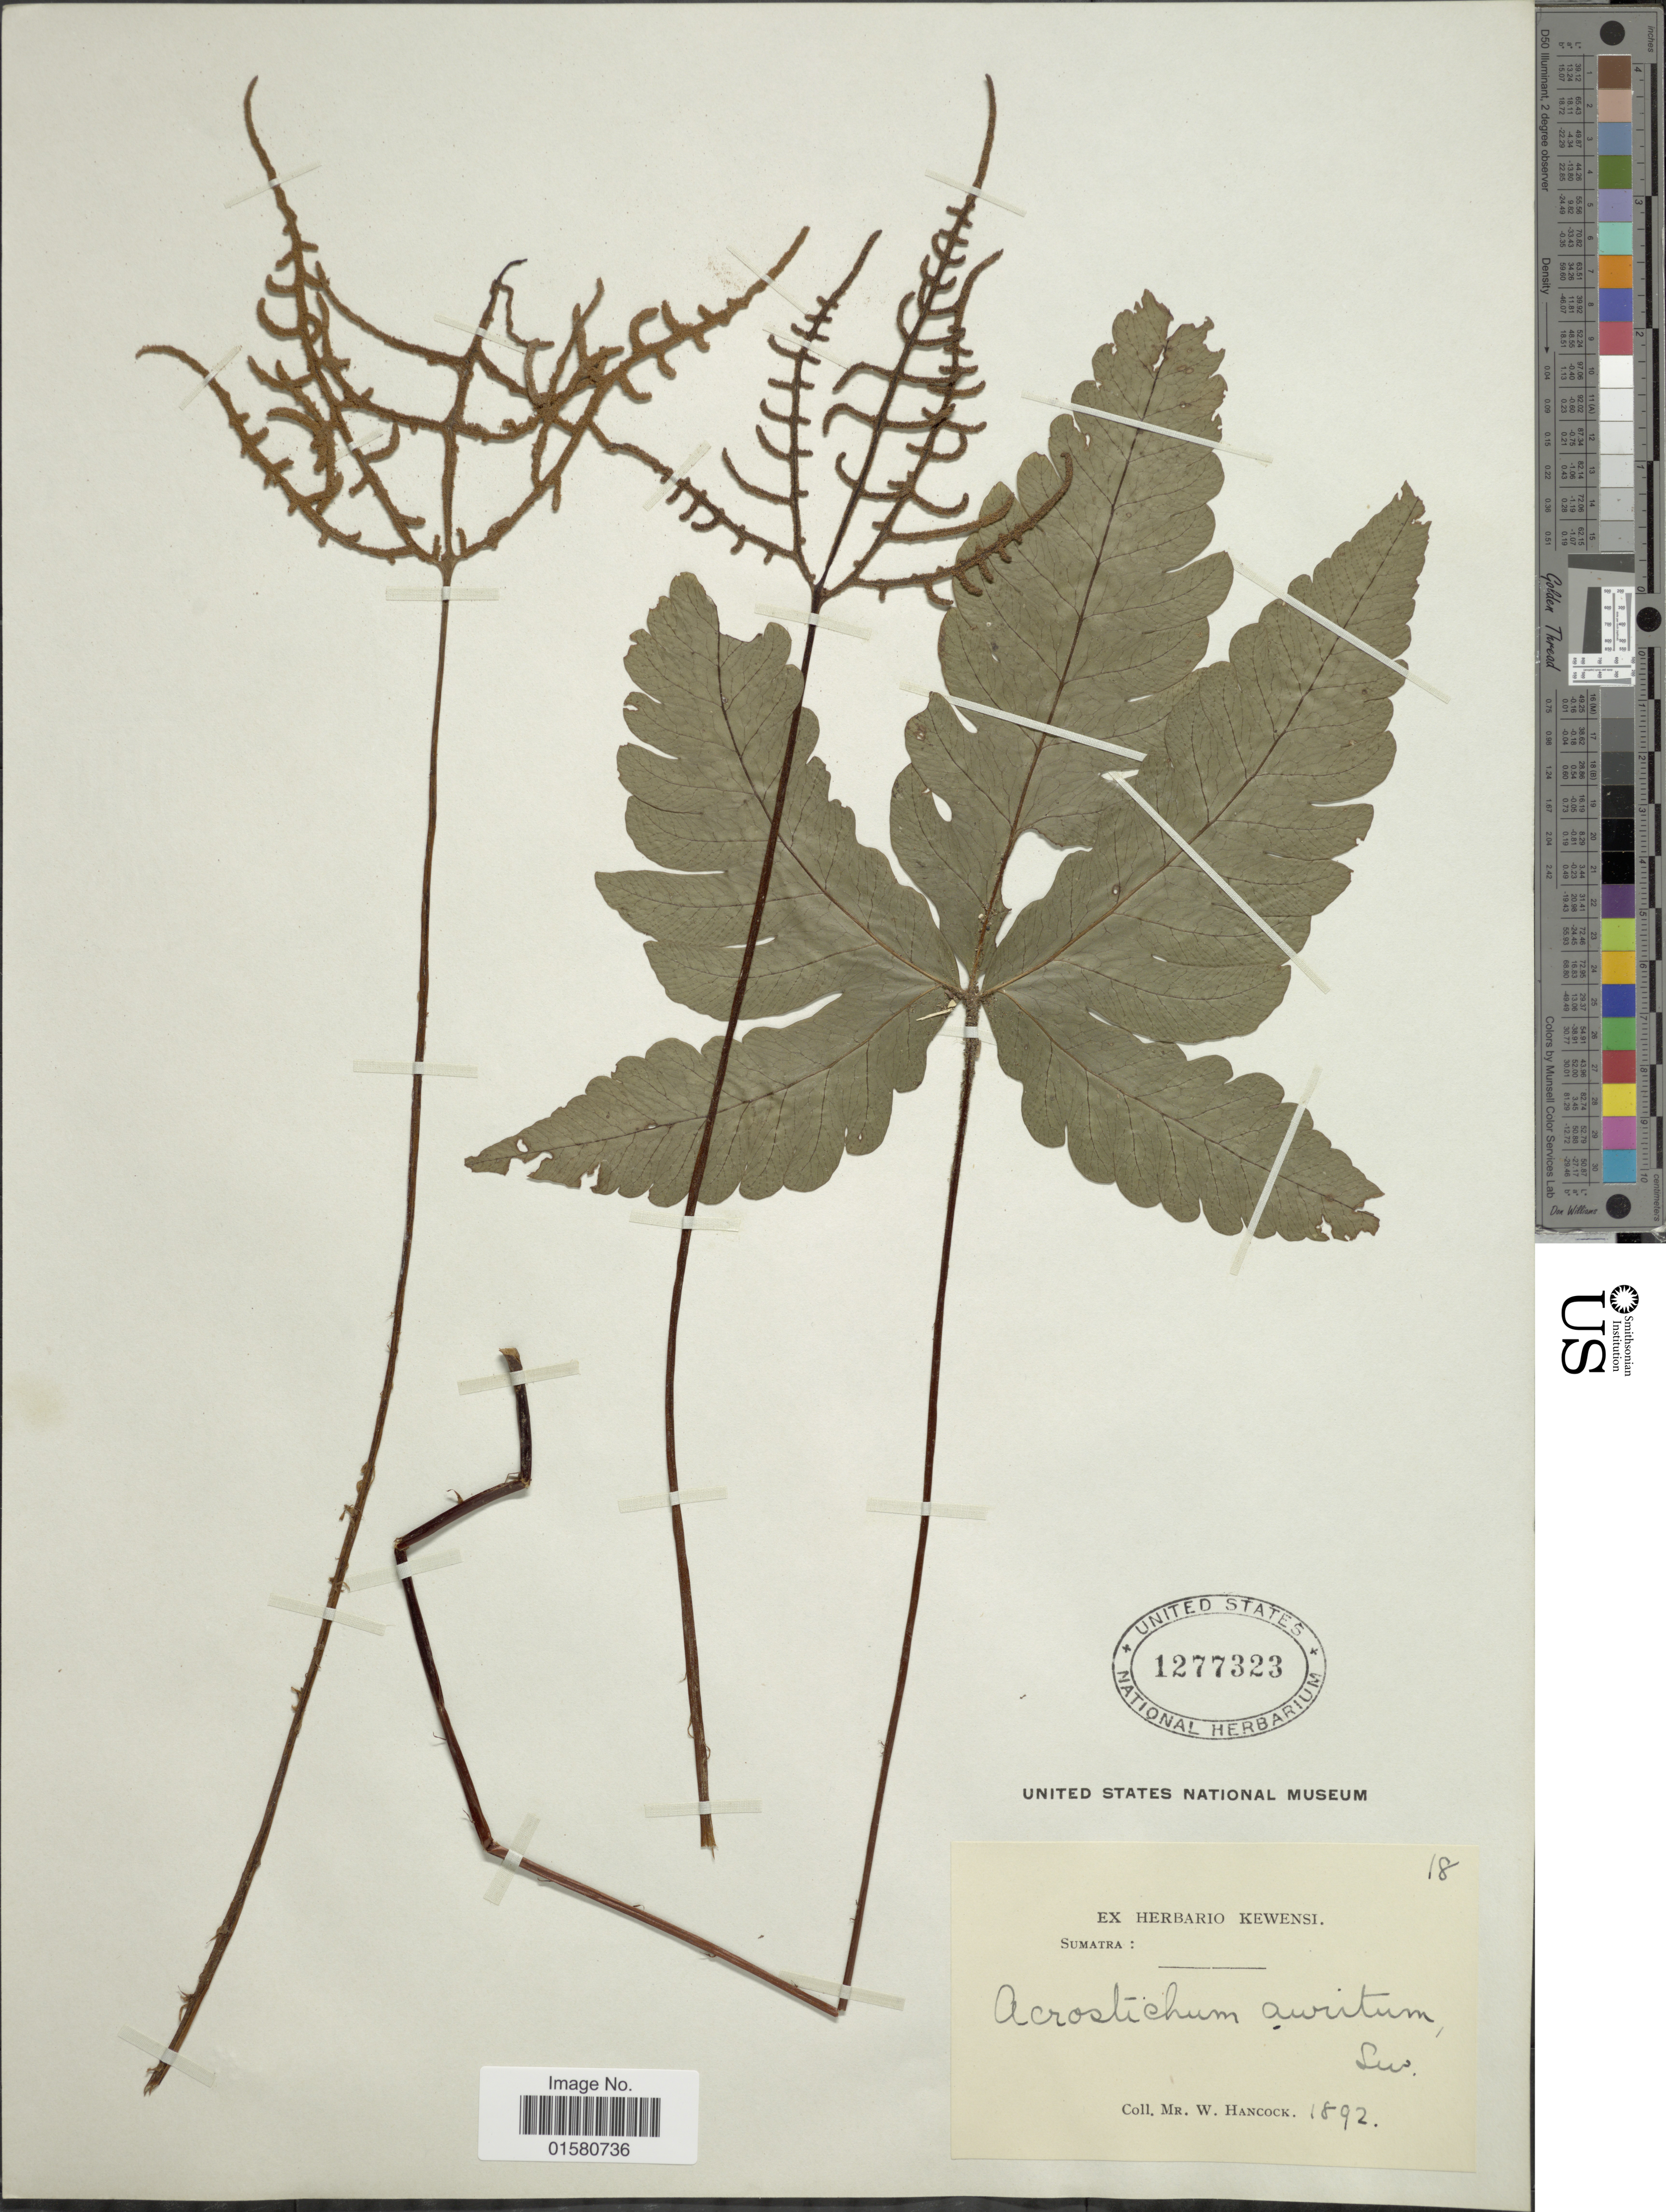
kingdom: Plantae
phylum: Tracheophyta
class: Polypodiopsida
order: Polypodiales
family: Tectariaceae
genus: Tectaria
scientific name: Tectaria aurita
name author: (Sw.) Chandra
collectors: W. Hancock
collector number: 18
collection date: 1892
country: Indonesia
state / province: Sumatra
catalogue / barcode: US 1277323